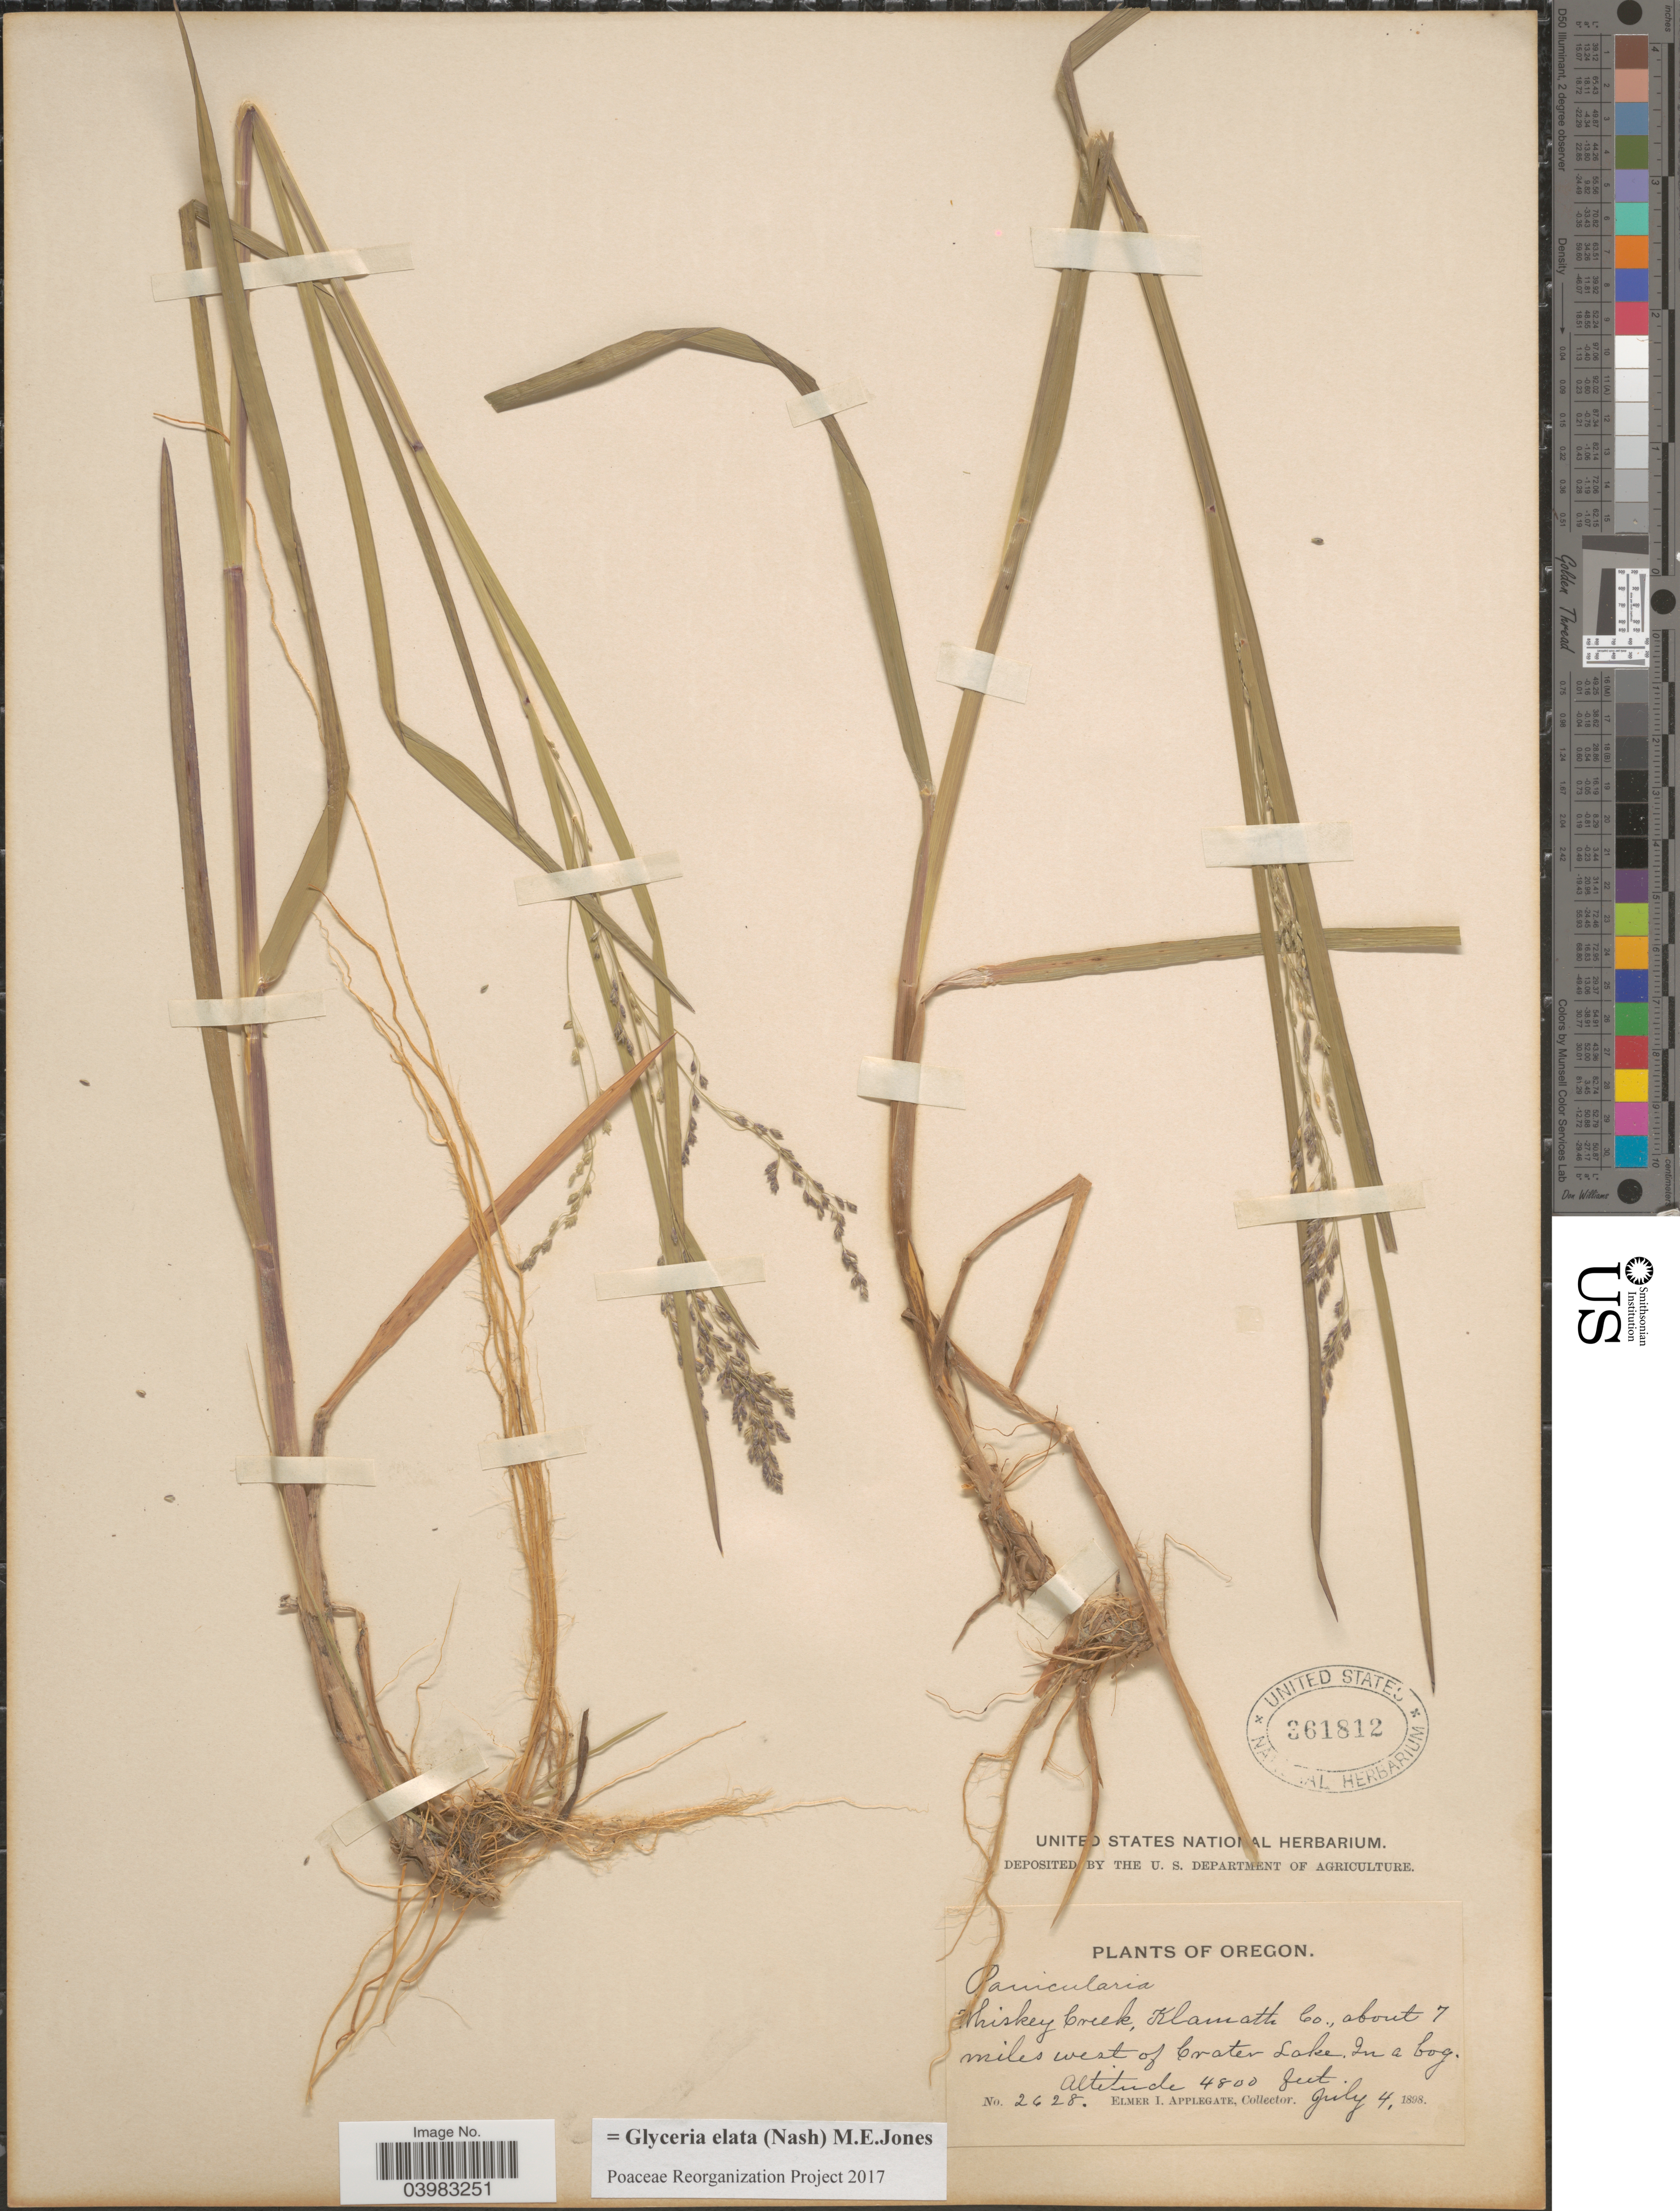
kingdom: Plantae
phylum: Tracheophyta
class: Liliopsida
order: Poales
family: Poaceae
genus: Glyceria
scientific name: Glyceria elata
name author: (Nash) M.E. Jones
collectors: E. I. Applegate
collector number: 2628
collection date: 1898-07-04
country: United States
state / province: Oregon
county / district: Klamath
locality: Whiskey Creek, Klamath Co., about 7 miles west of Crater Lake.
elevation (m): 1463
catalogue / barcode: US 361812